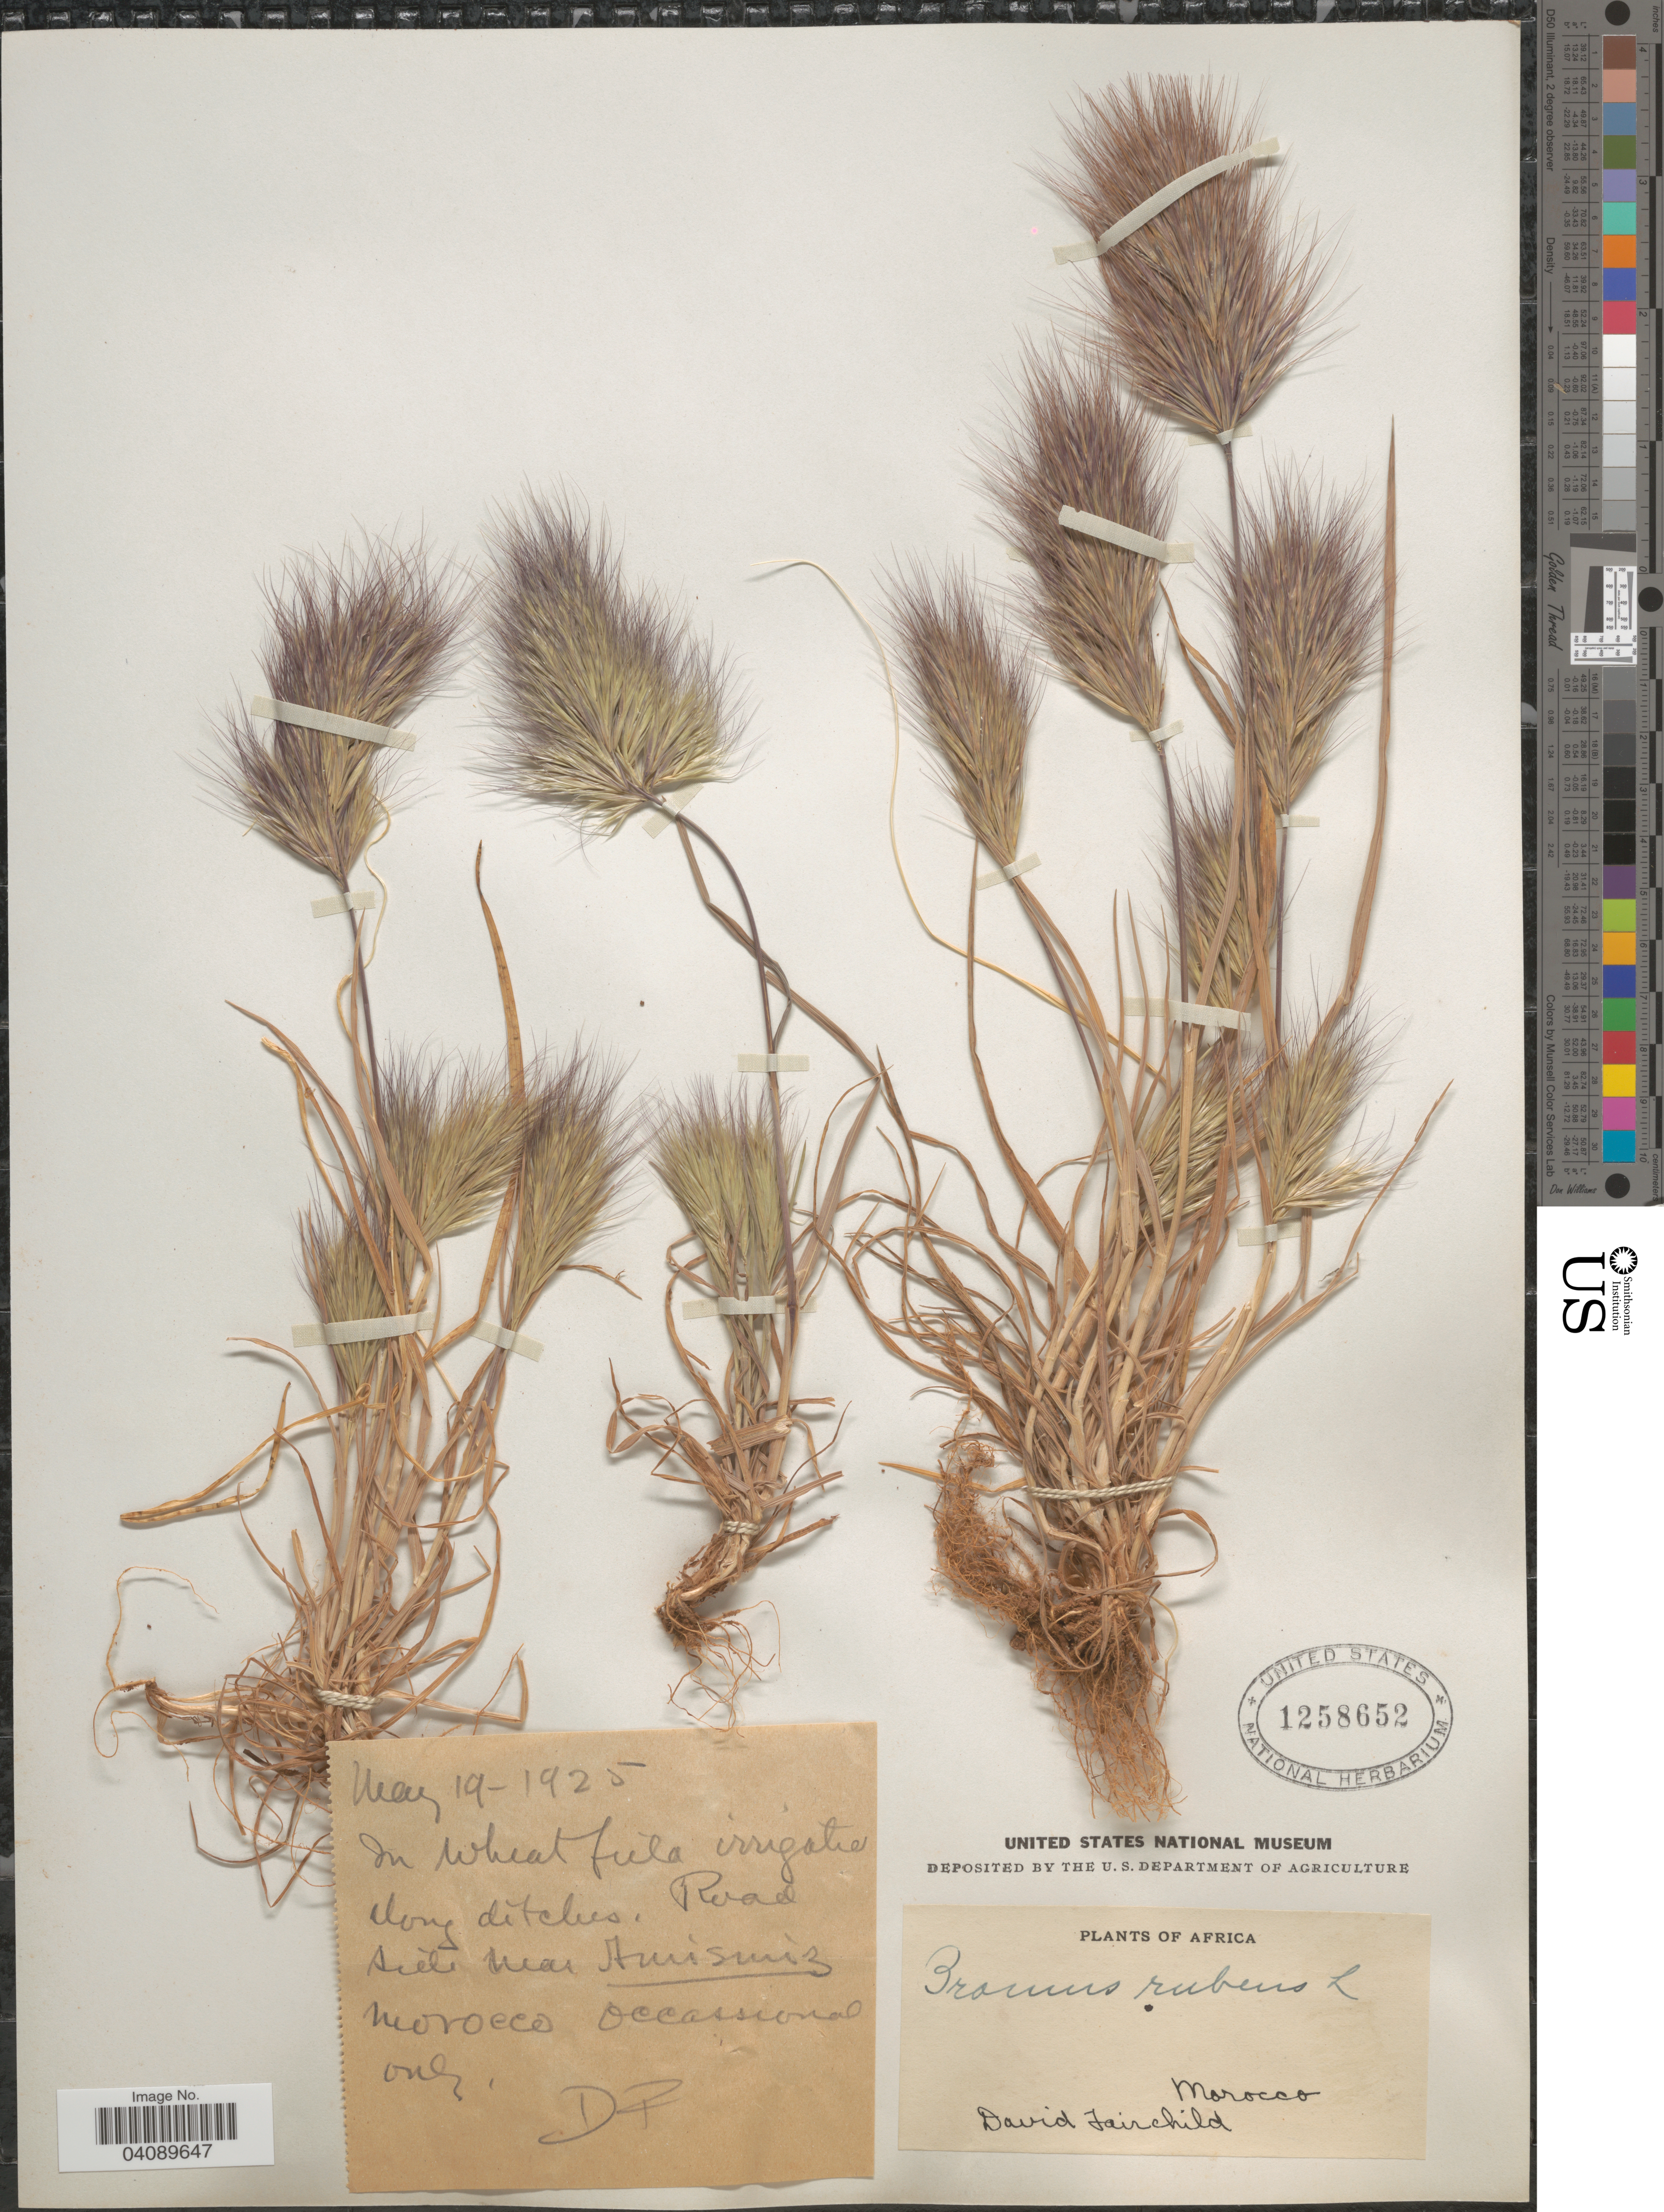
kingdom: Plantae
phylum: Tracheophyta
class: Liliopsida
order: Poales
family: Poaceae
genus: Bromus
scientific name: Bromus rubens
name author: L.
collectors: D. Fairchild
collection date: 1925-05-19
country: Morocco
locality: Road side near Amismiz.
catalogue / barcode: US 1258652